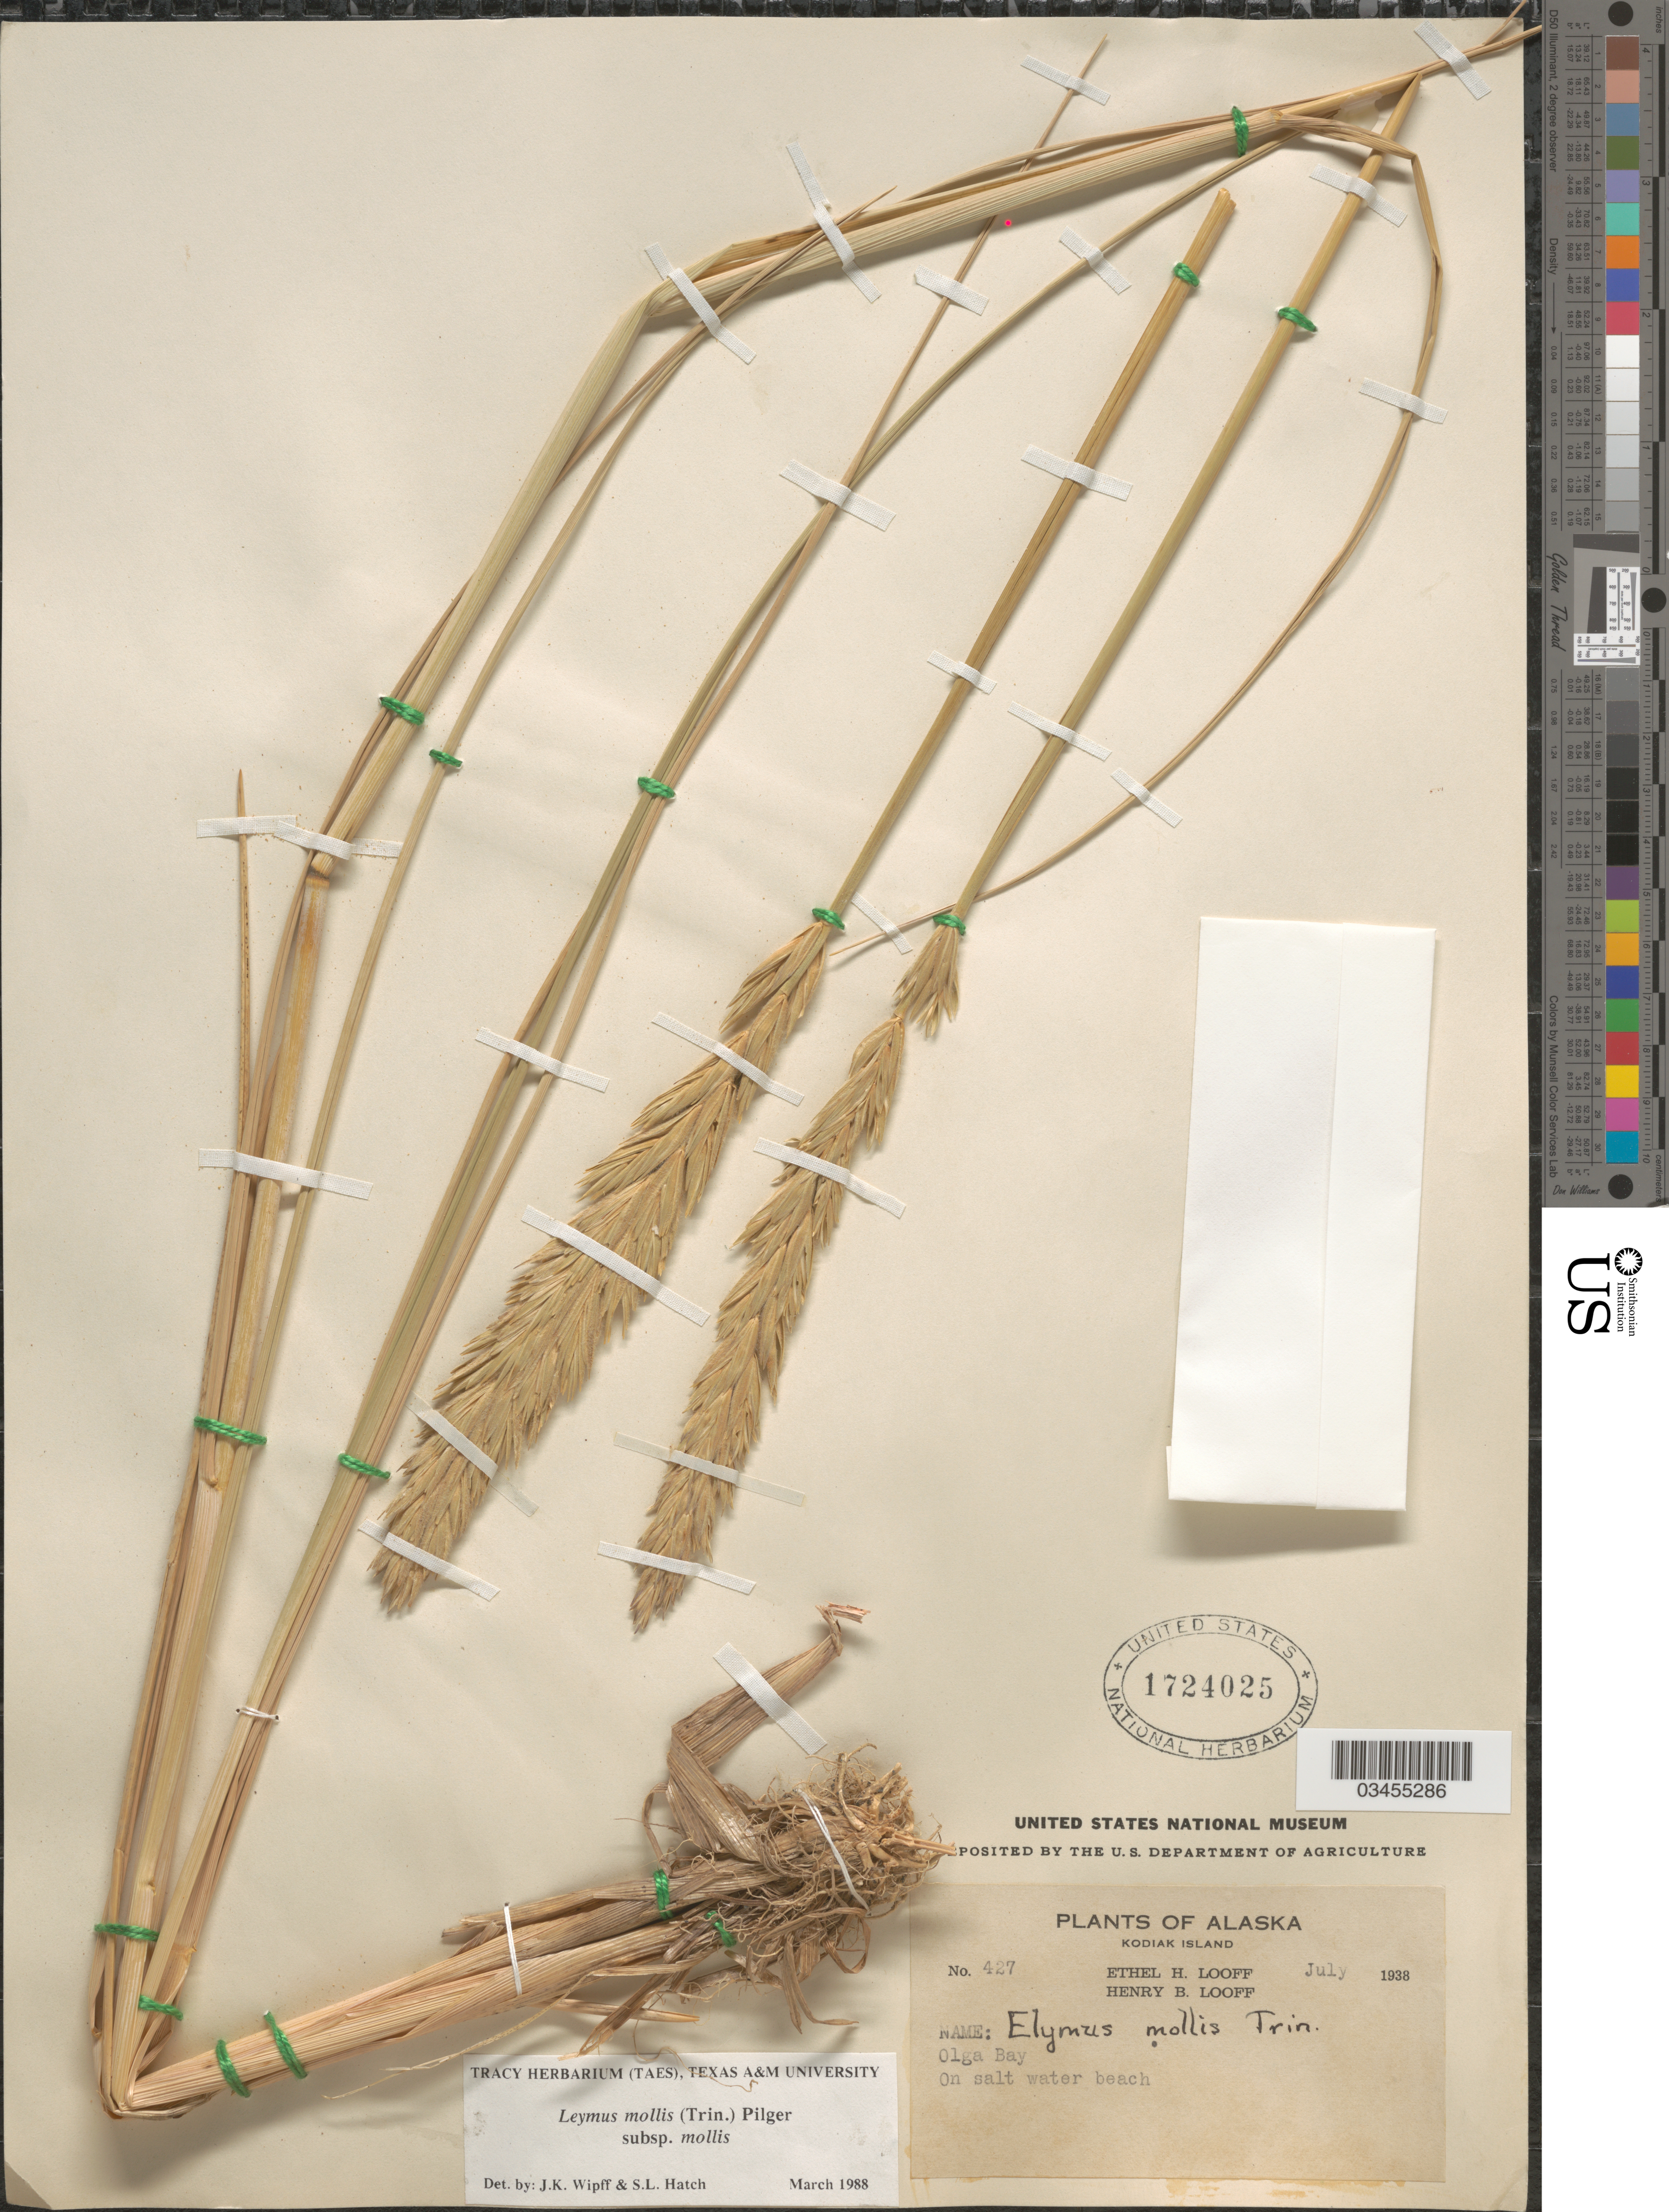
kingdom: Plantae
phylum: Tracheophyta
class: Liliopsida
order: Poales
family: Poaceae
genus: Leymus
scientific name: Leymus mollis subsp. mollis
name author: (Trin.) Pilg.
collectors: E. Looff & H. Looff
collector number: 427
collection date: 1938-07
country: United States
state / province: Alaska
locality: Kodiak Island. Olga Bay. On salt water beach.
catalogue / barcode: US 1724025